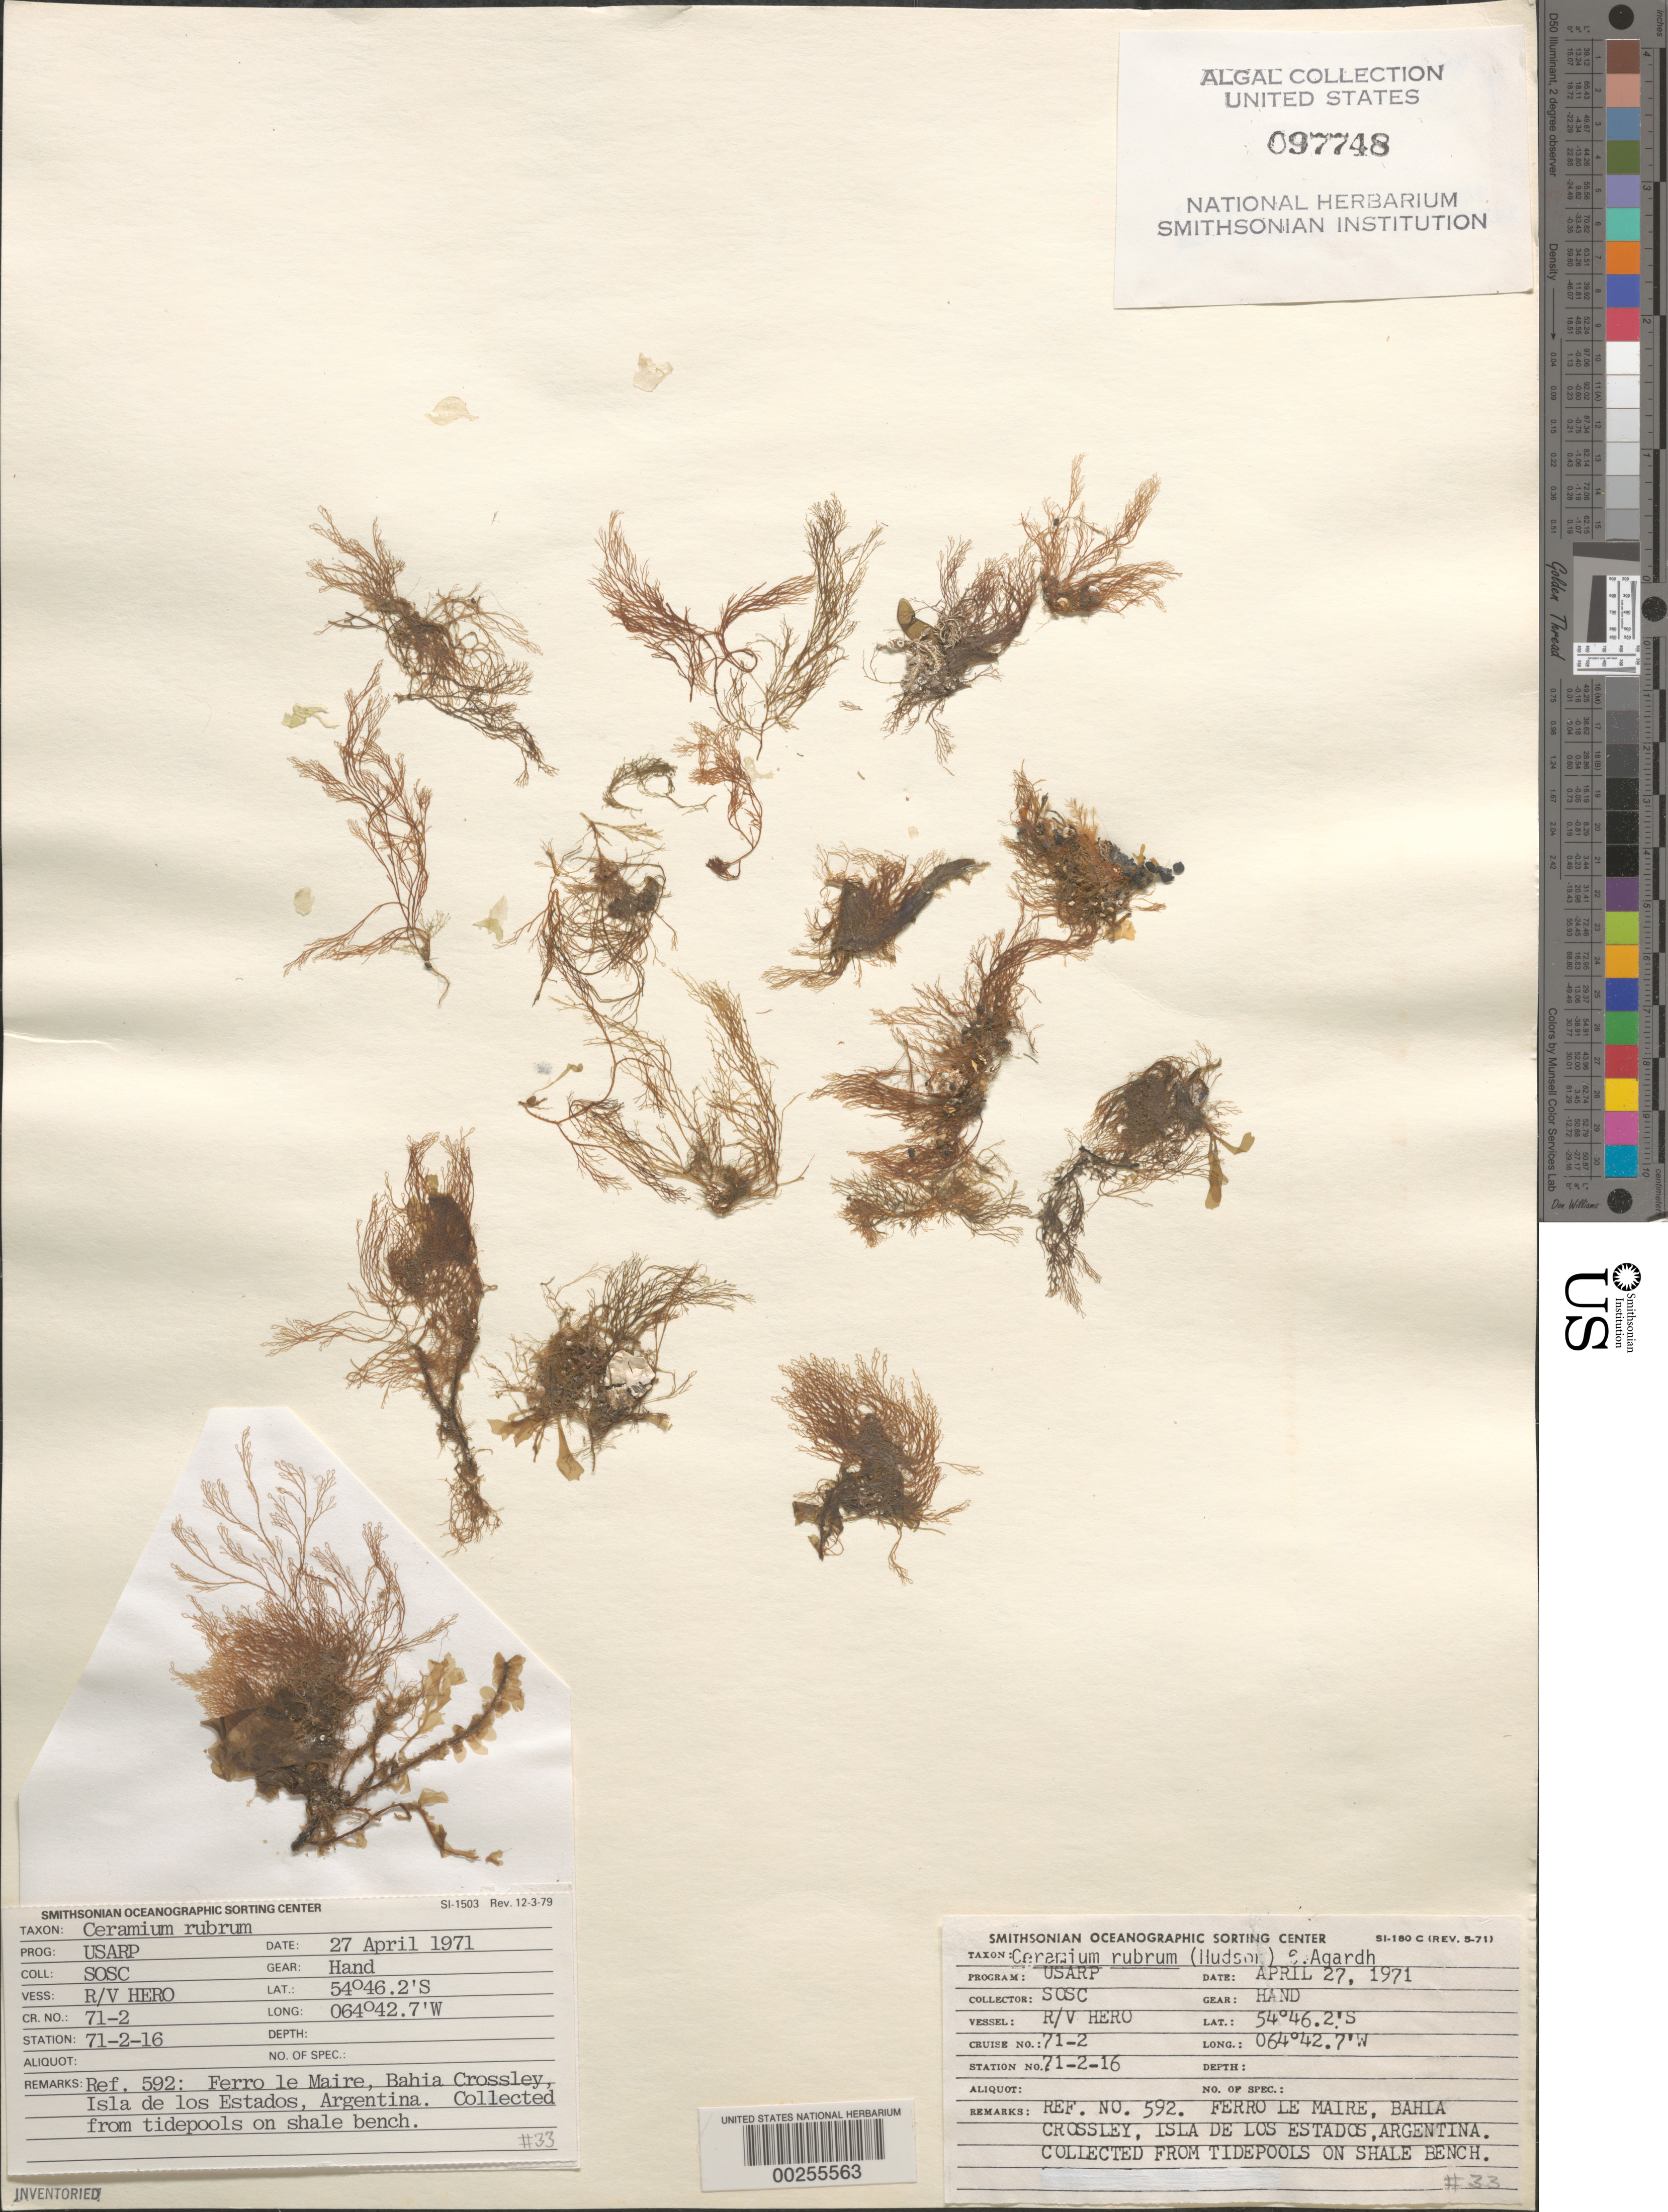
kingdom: Plantae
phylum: Rhodophyta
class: Florideophyceae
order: Ceramiales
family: Ceramiaceae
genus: Ceramium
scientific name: Ceramium rubrum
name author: C. Agardh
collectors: SOSC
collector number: Station 71-2-16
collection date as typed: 27 Apr 1971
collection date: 1971-04-27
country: Argentina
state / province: Tierra del Fuego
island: Isla de los Estados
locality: Ferro le Maire, Bahia Crossley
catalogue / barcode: US 97748